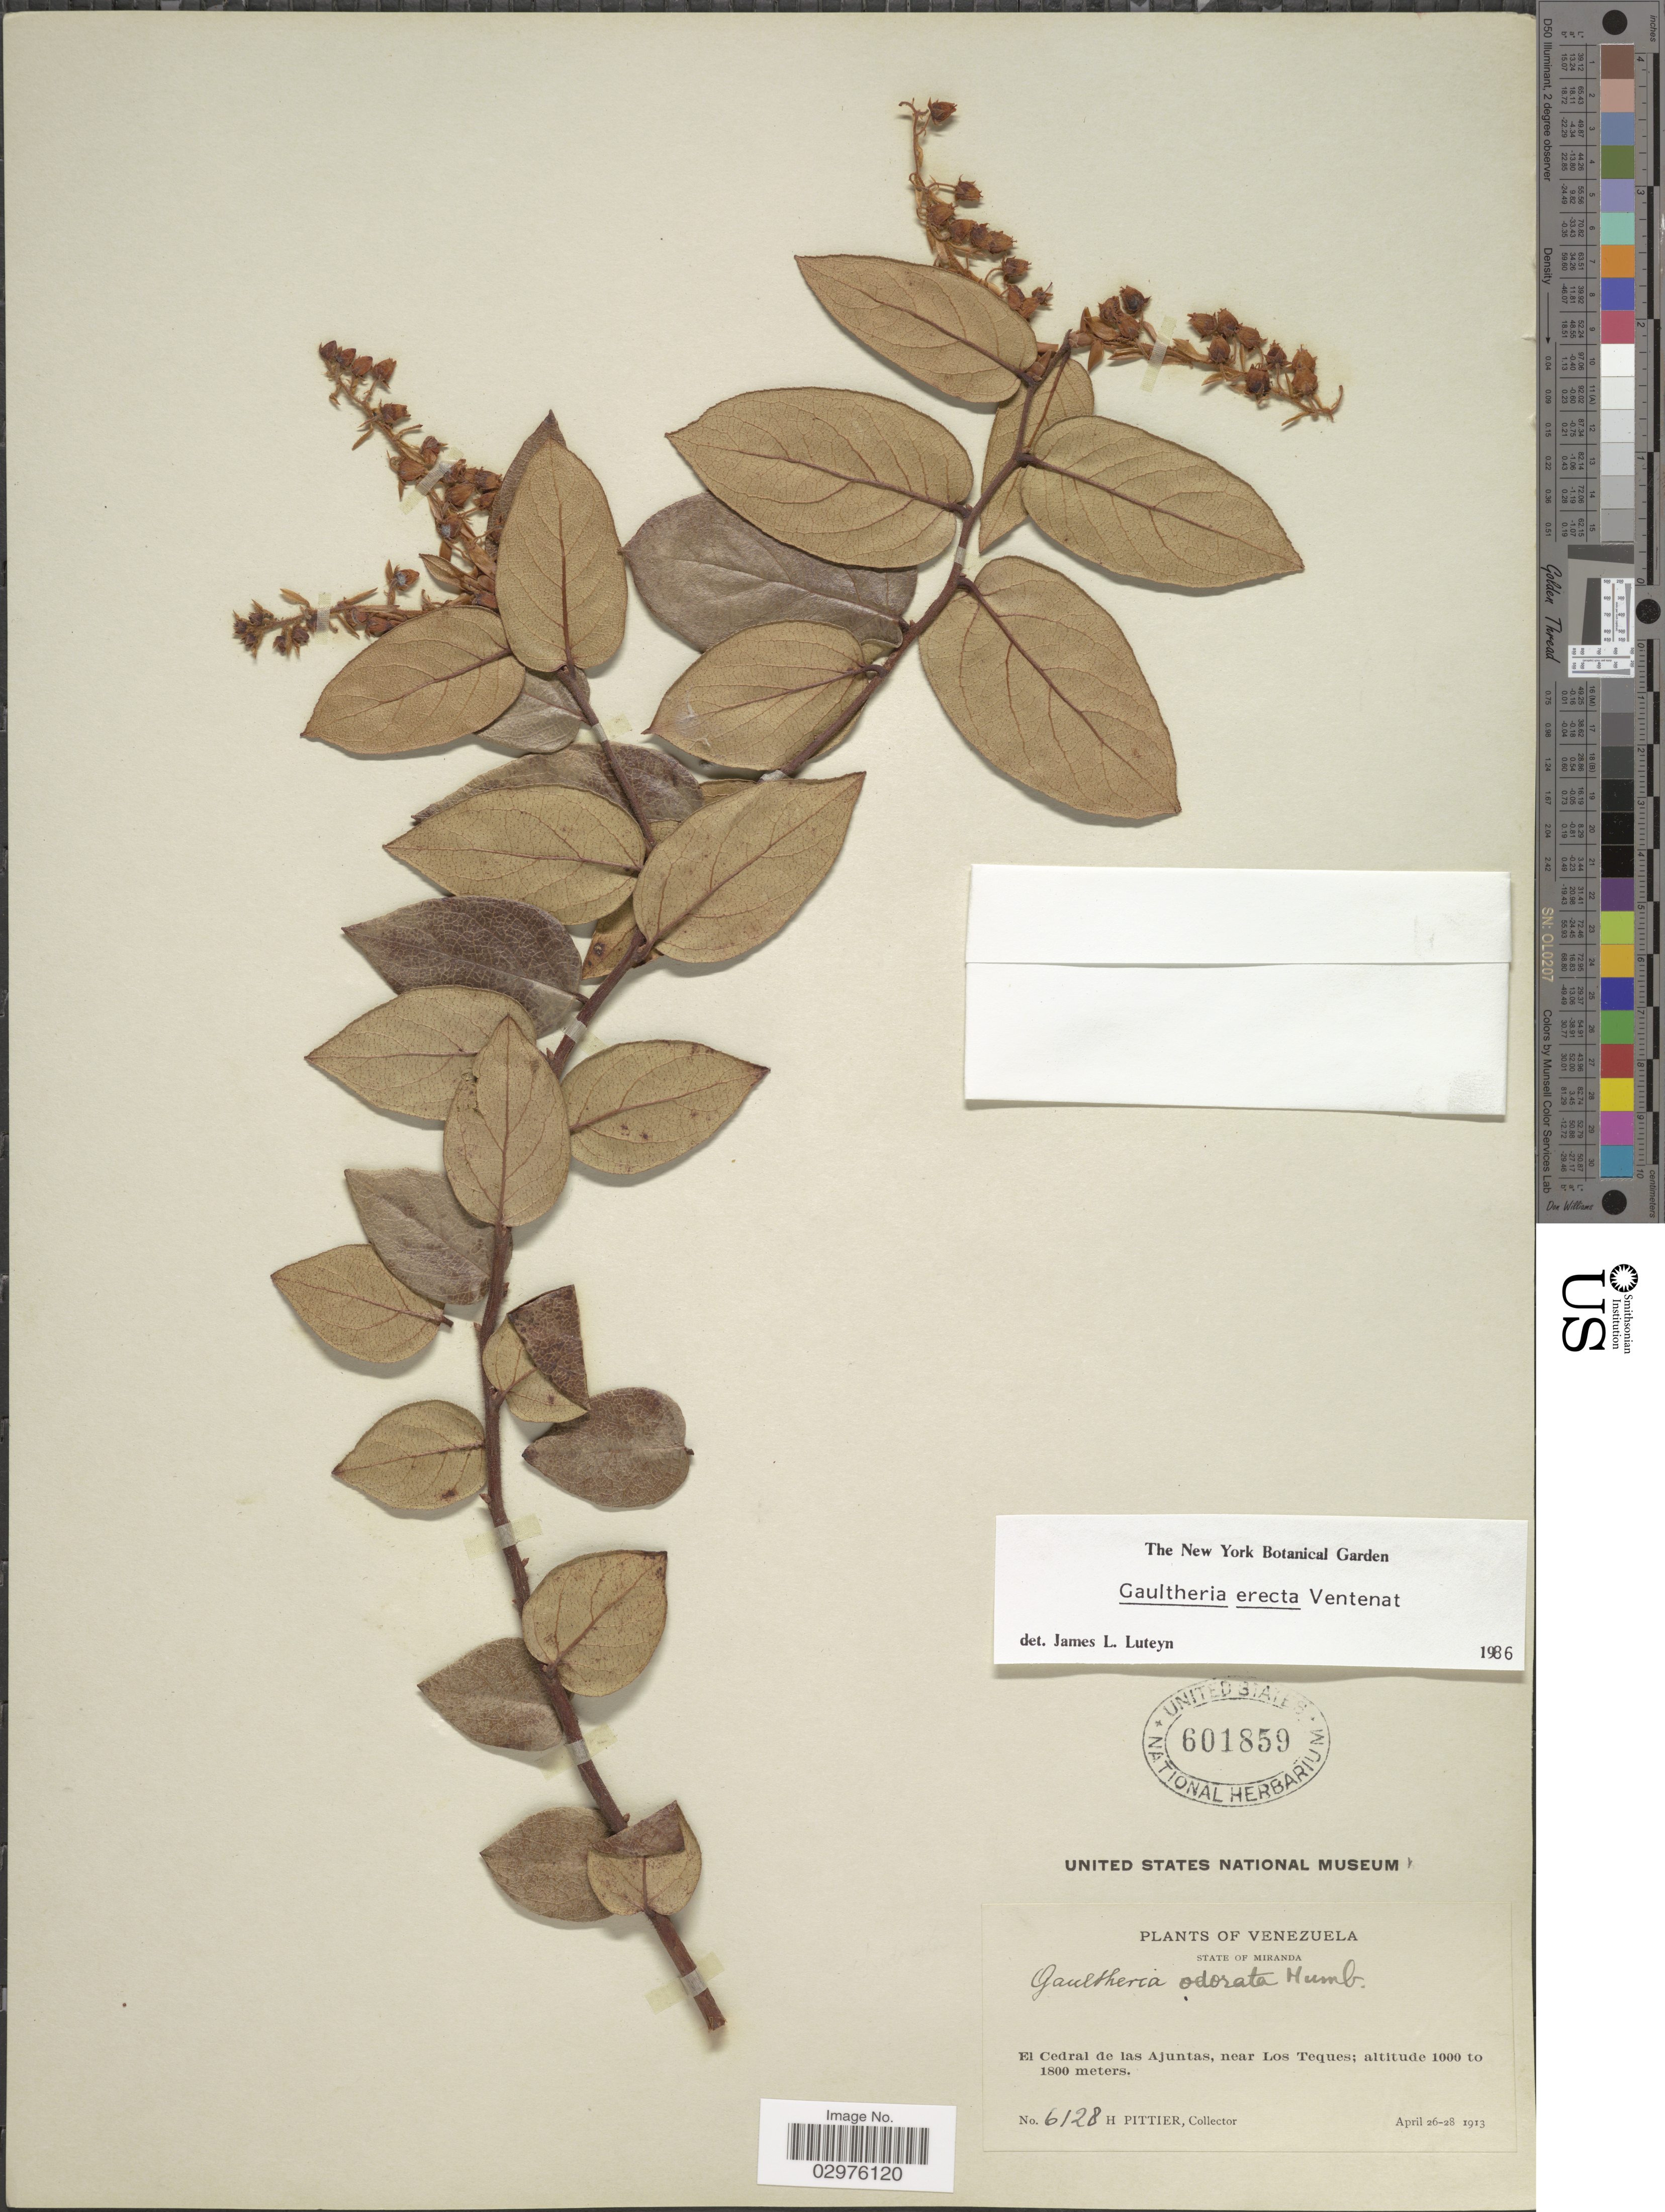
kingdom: Plantae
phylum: Tracheophyta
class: Magnoliopsida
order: Ericales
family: Ericaceae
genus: Gaultheria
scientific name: Gaultheria erecta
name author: Vent.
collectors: H. F. Pittier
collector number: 6128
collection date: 1913-04-26/1913-04-28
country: Venezuela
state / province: Miranda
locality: State of Miranda. El Cedral de las Ajuntas, near Los Teques.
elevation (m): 1000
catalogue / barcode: US 601859